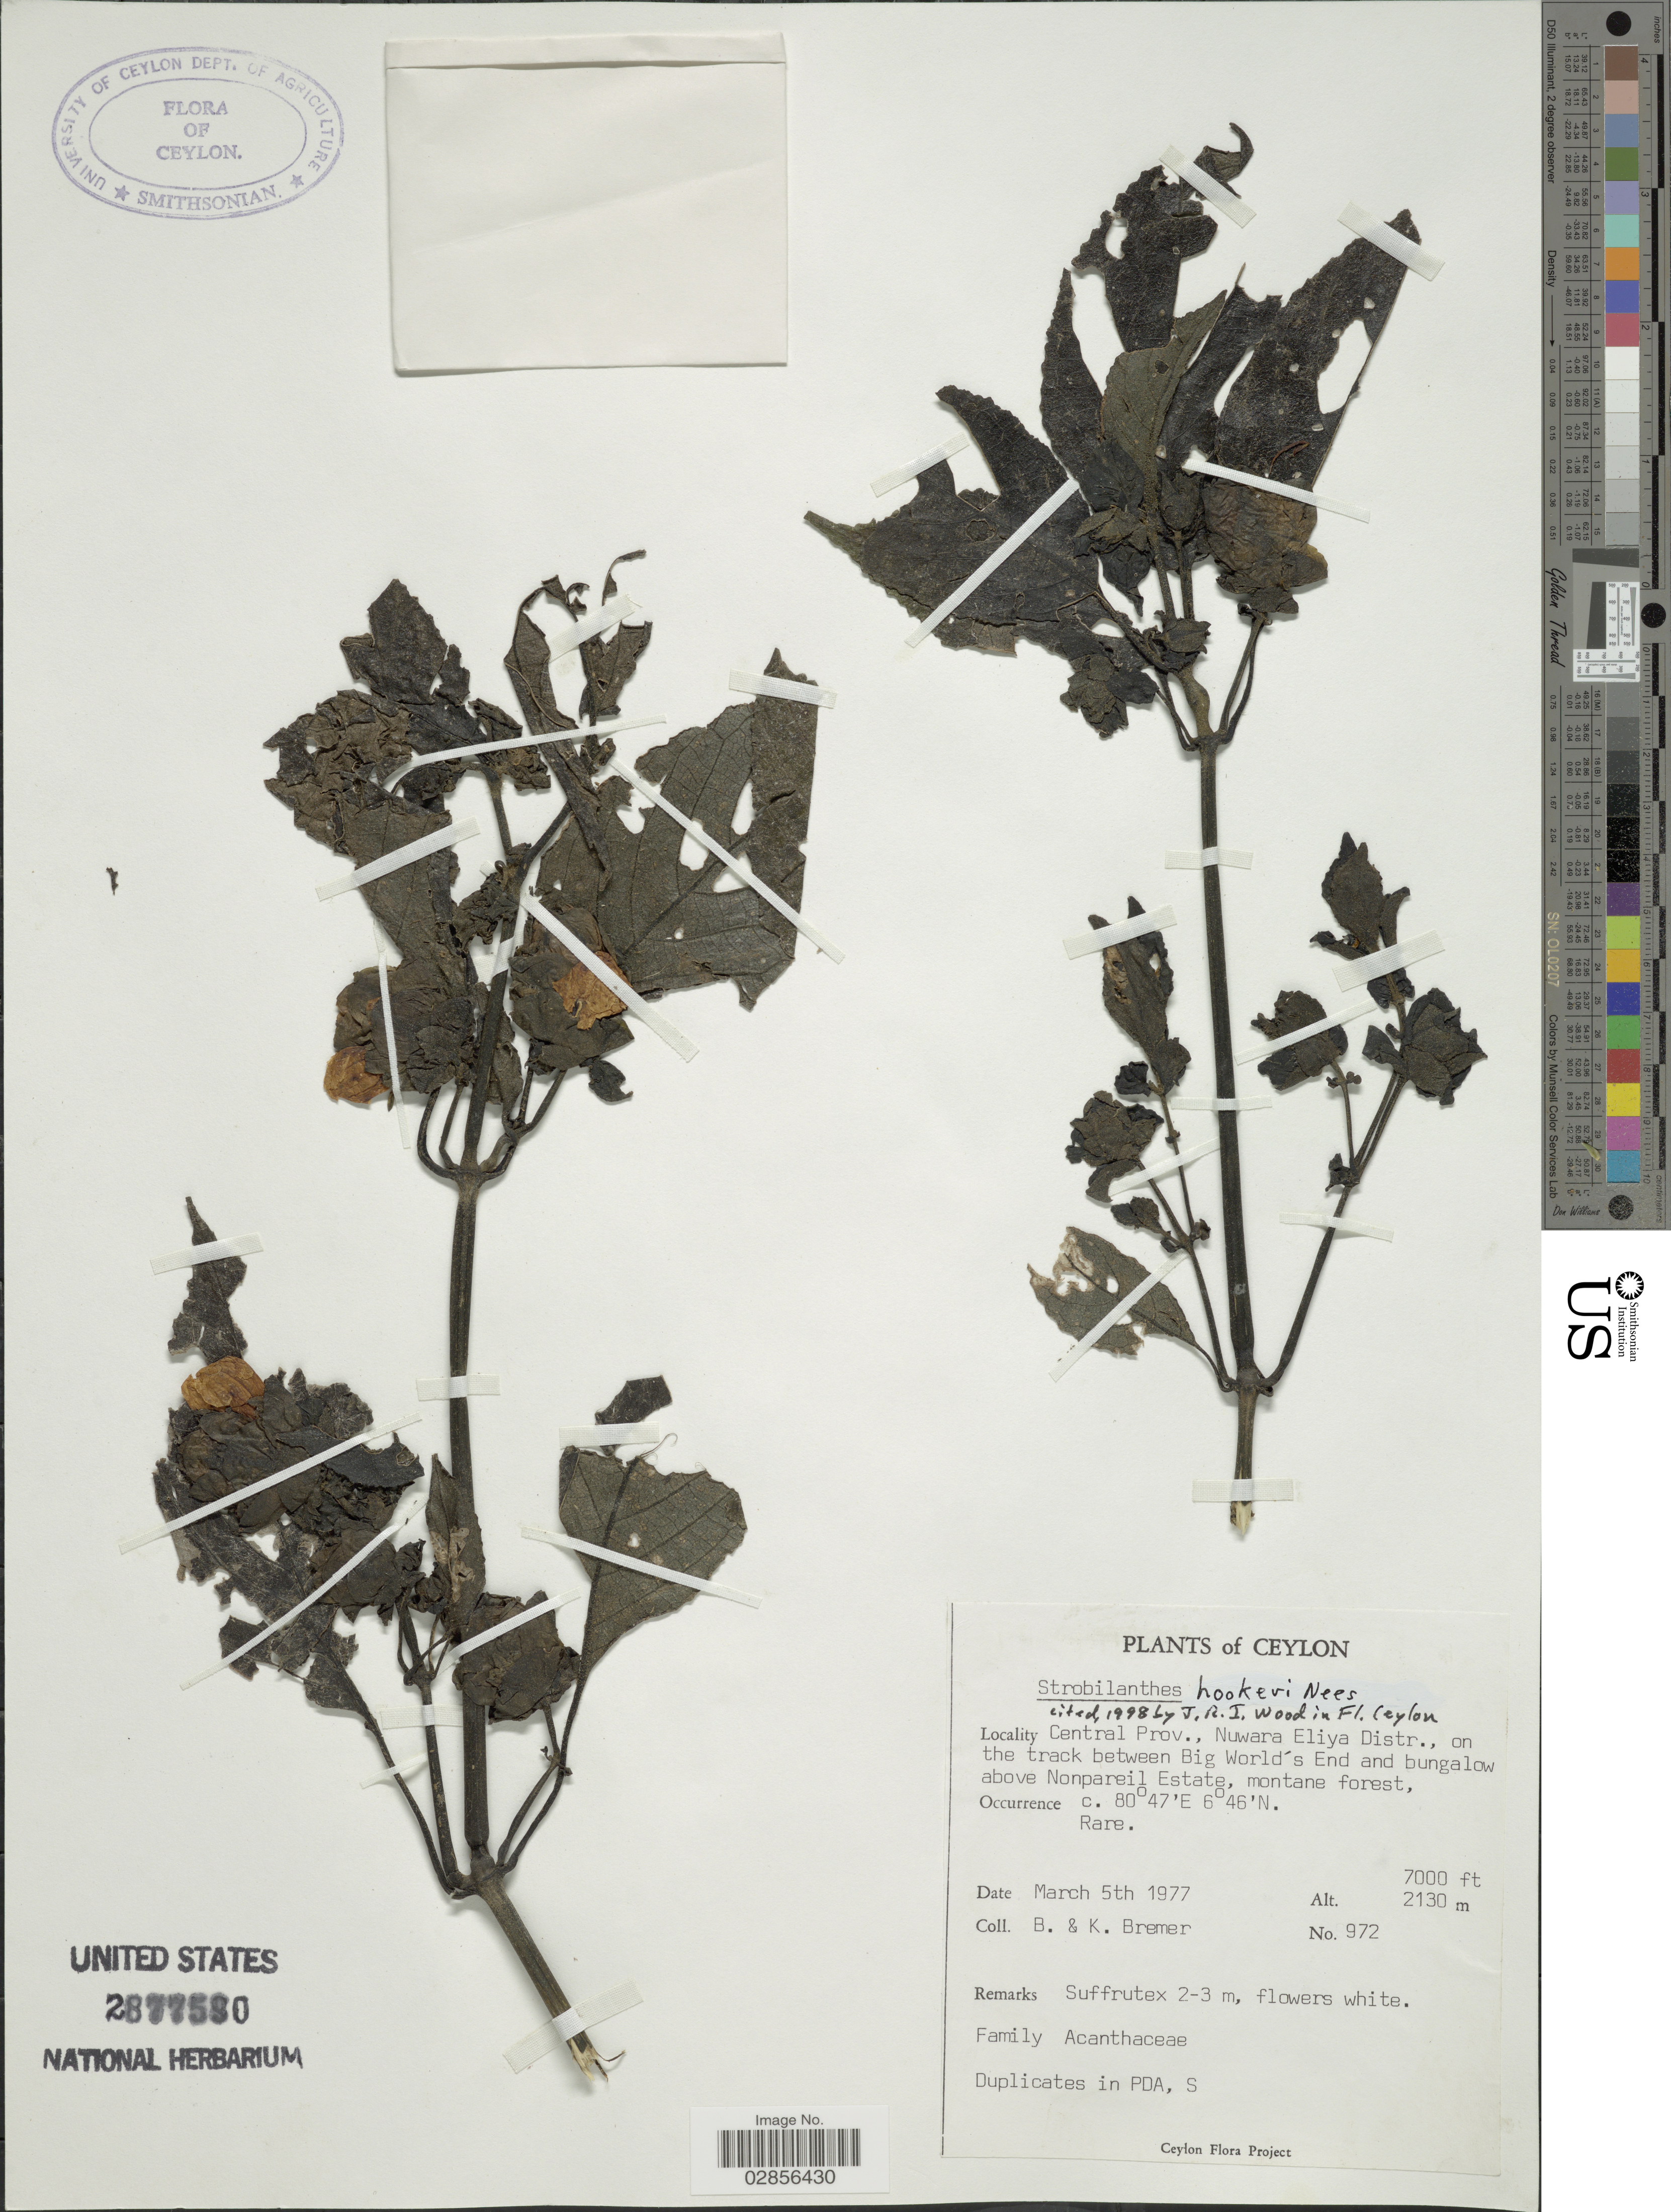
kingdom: Plantae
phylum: Tracheophyta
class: Magnoliopsida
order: Lamiales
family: Acanthaceae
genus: Strobilanthes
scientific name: Strobilanthes hookeri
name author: Nees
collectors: B. Bremer & K. Bremer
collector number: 972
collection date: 1977-03-05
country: Sri Lanka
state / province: Central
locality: Ceylon. Nuwara Eliya Distr., on the track between Big World's End and bungalow above Nonpareil Estate.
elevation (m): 2134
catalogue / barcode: US 2877580